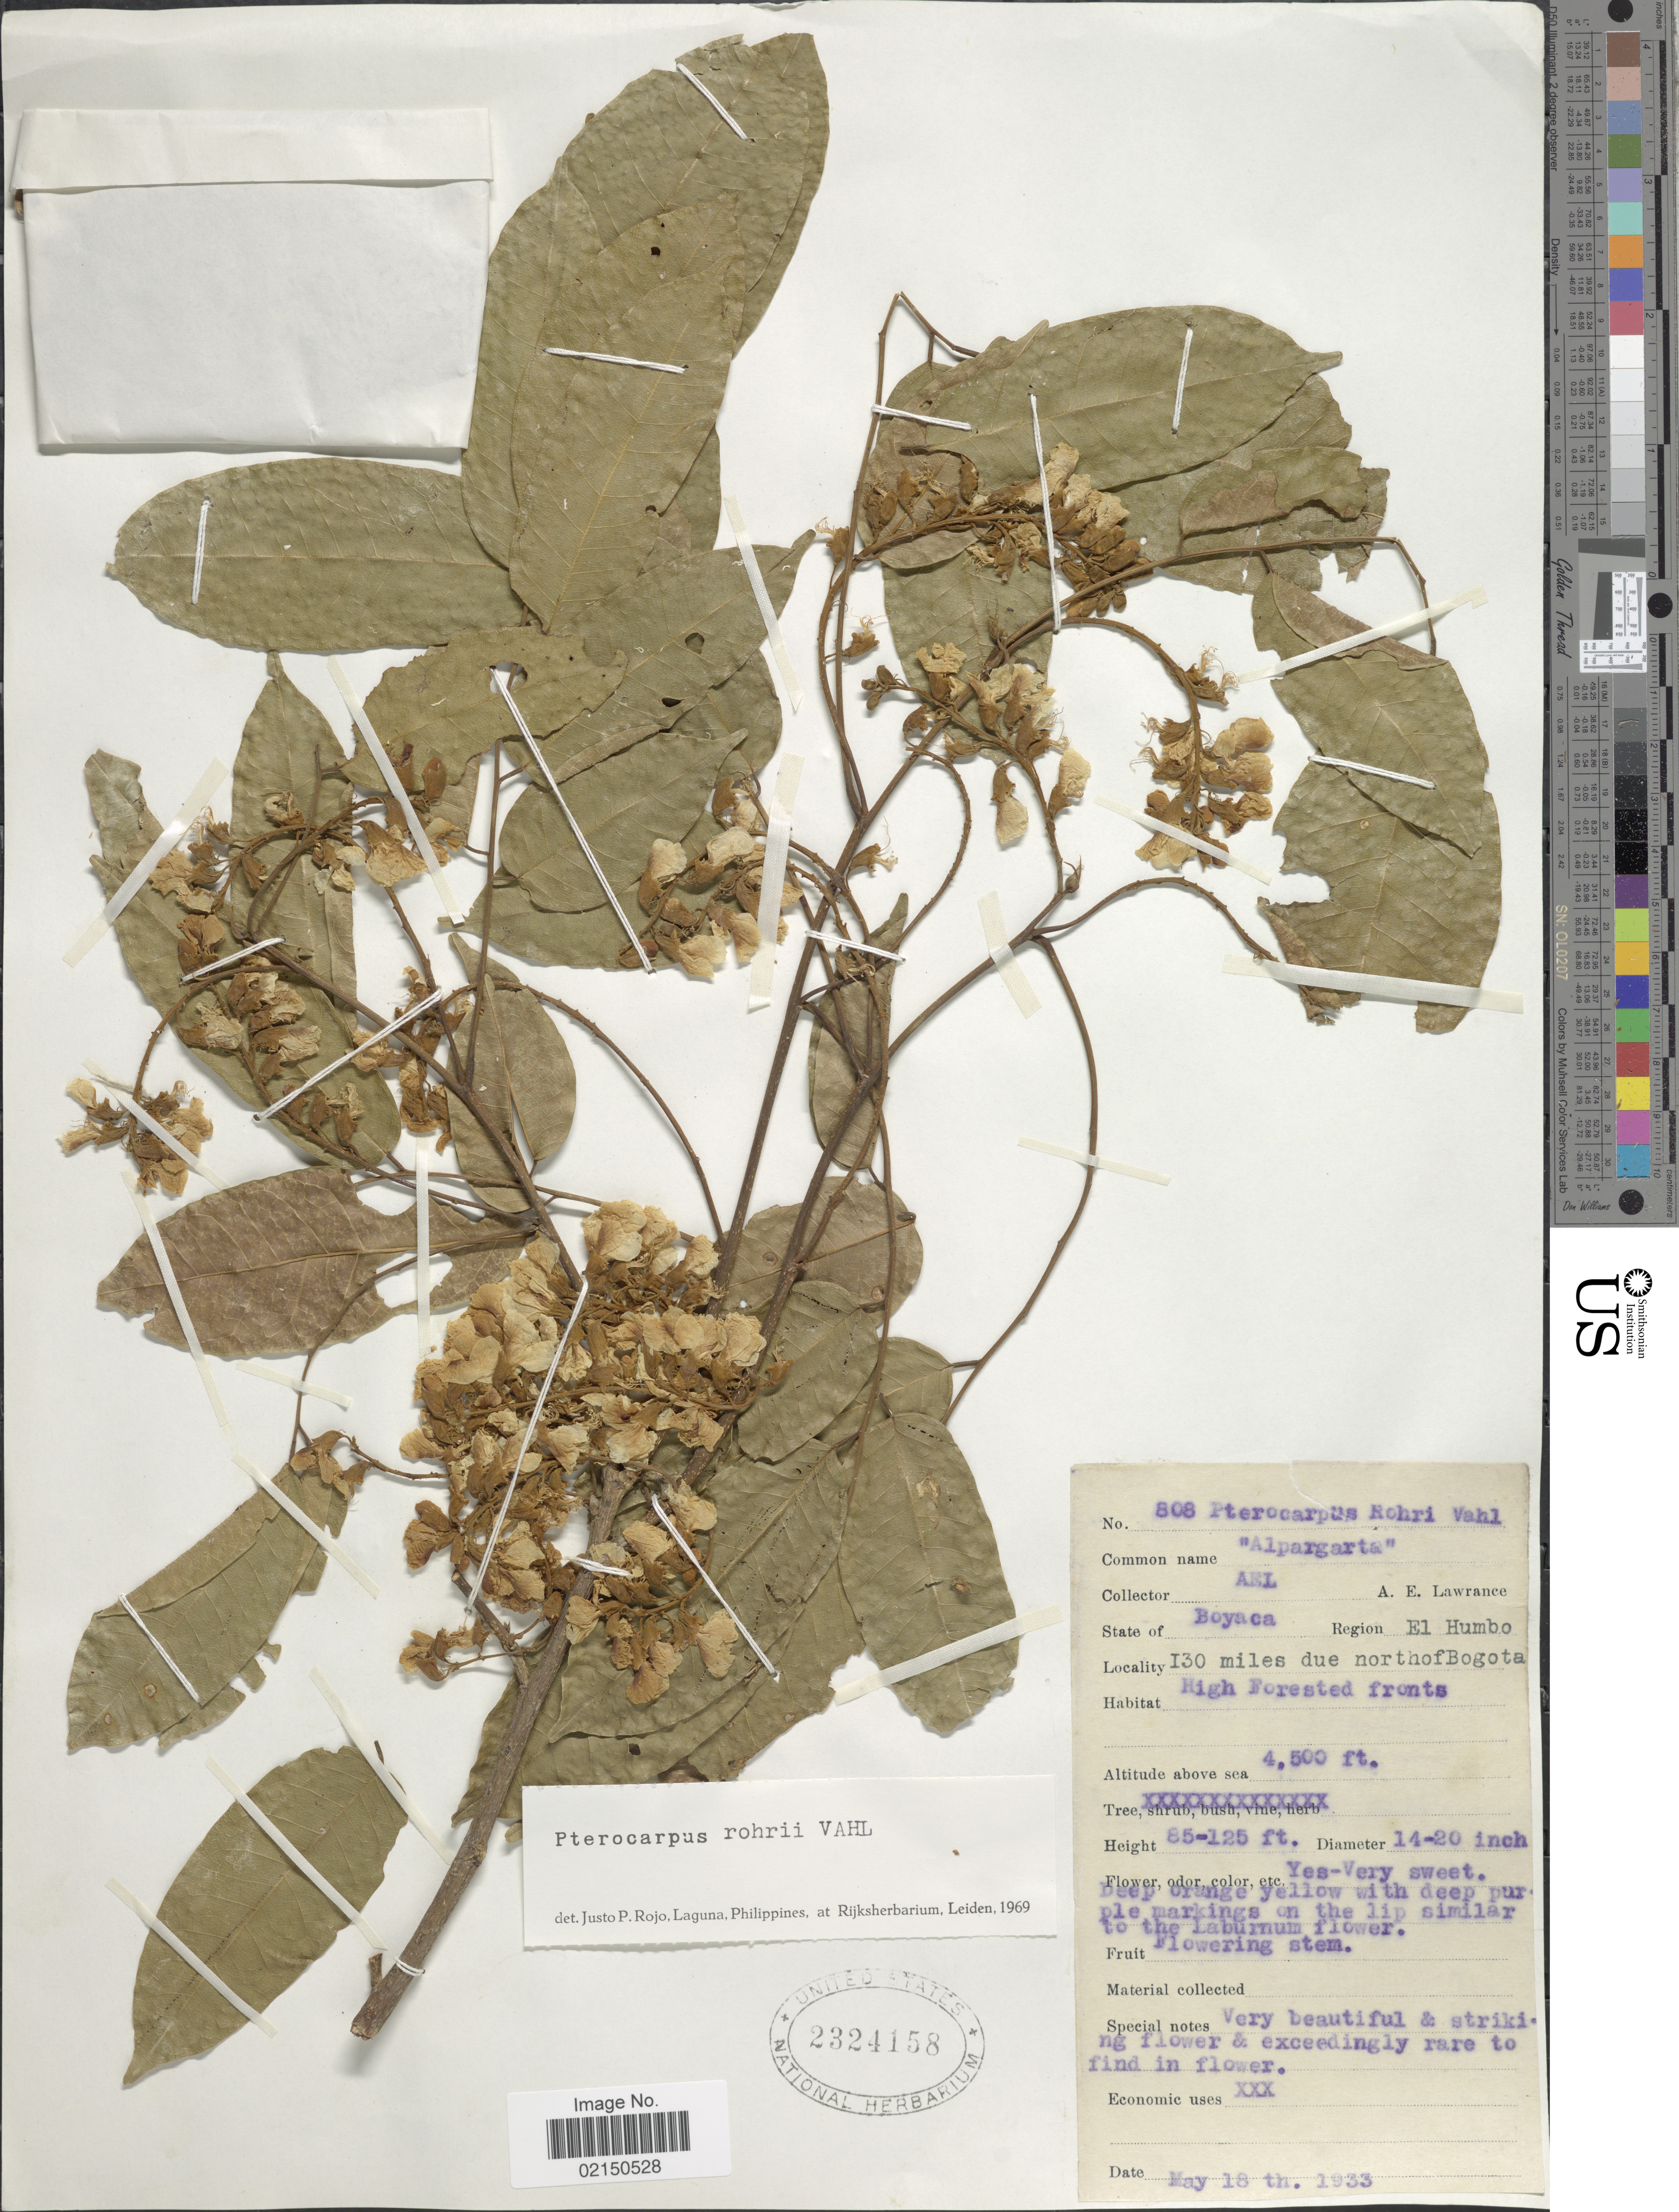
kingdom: Plantae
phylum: Tracheophyta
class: Magnoliopsida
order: Fabales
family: Fabaceae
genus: Pterocarpus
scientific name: Pterocarpus rohrii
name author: Vahl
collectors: A. Lawrance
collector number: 808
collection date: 1933-05-18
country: Colombia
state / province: Boyacá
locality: Region El Humbo, 130 miles due North of Bogota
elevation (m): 1372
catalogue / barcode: US 2324158